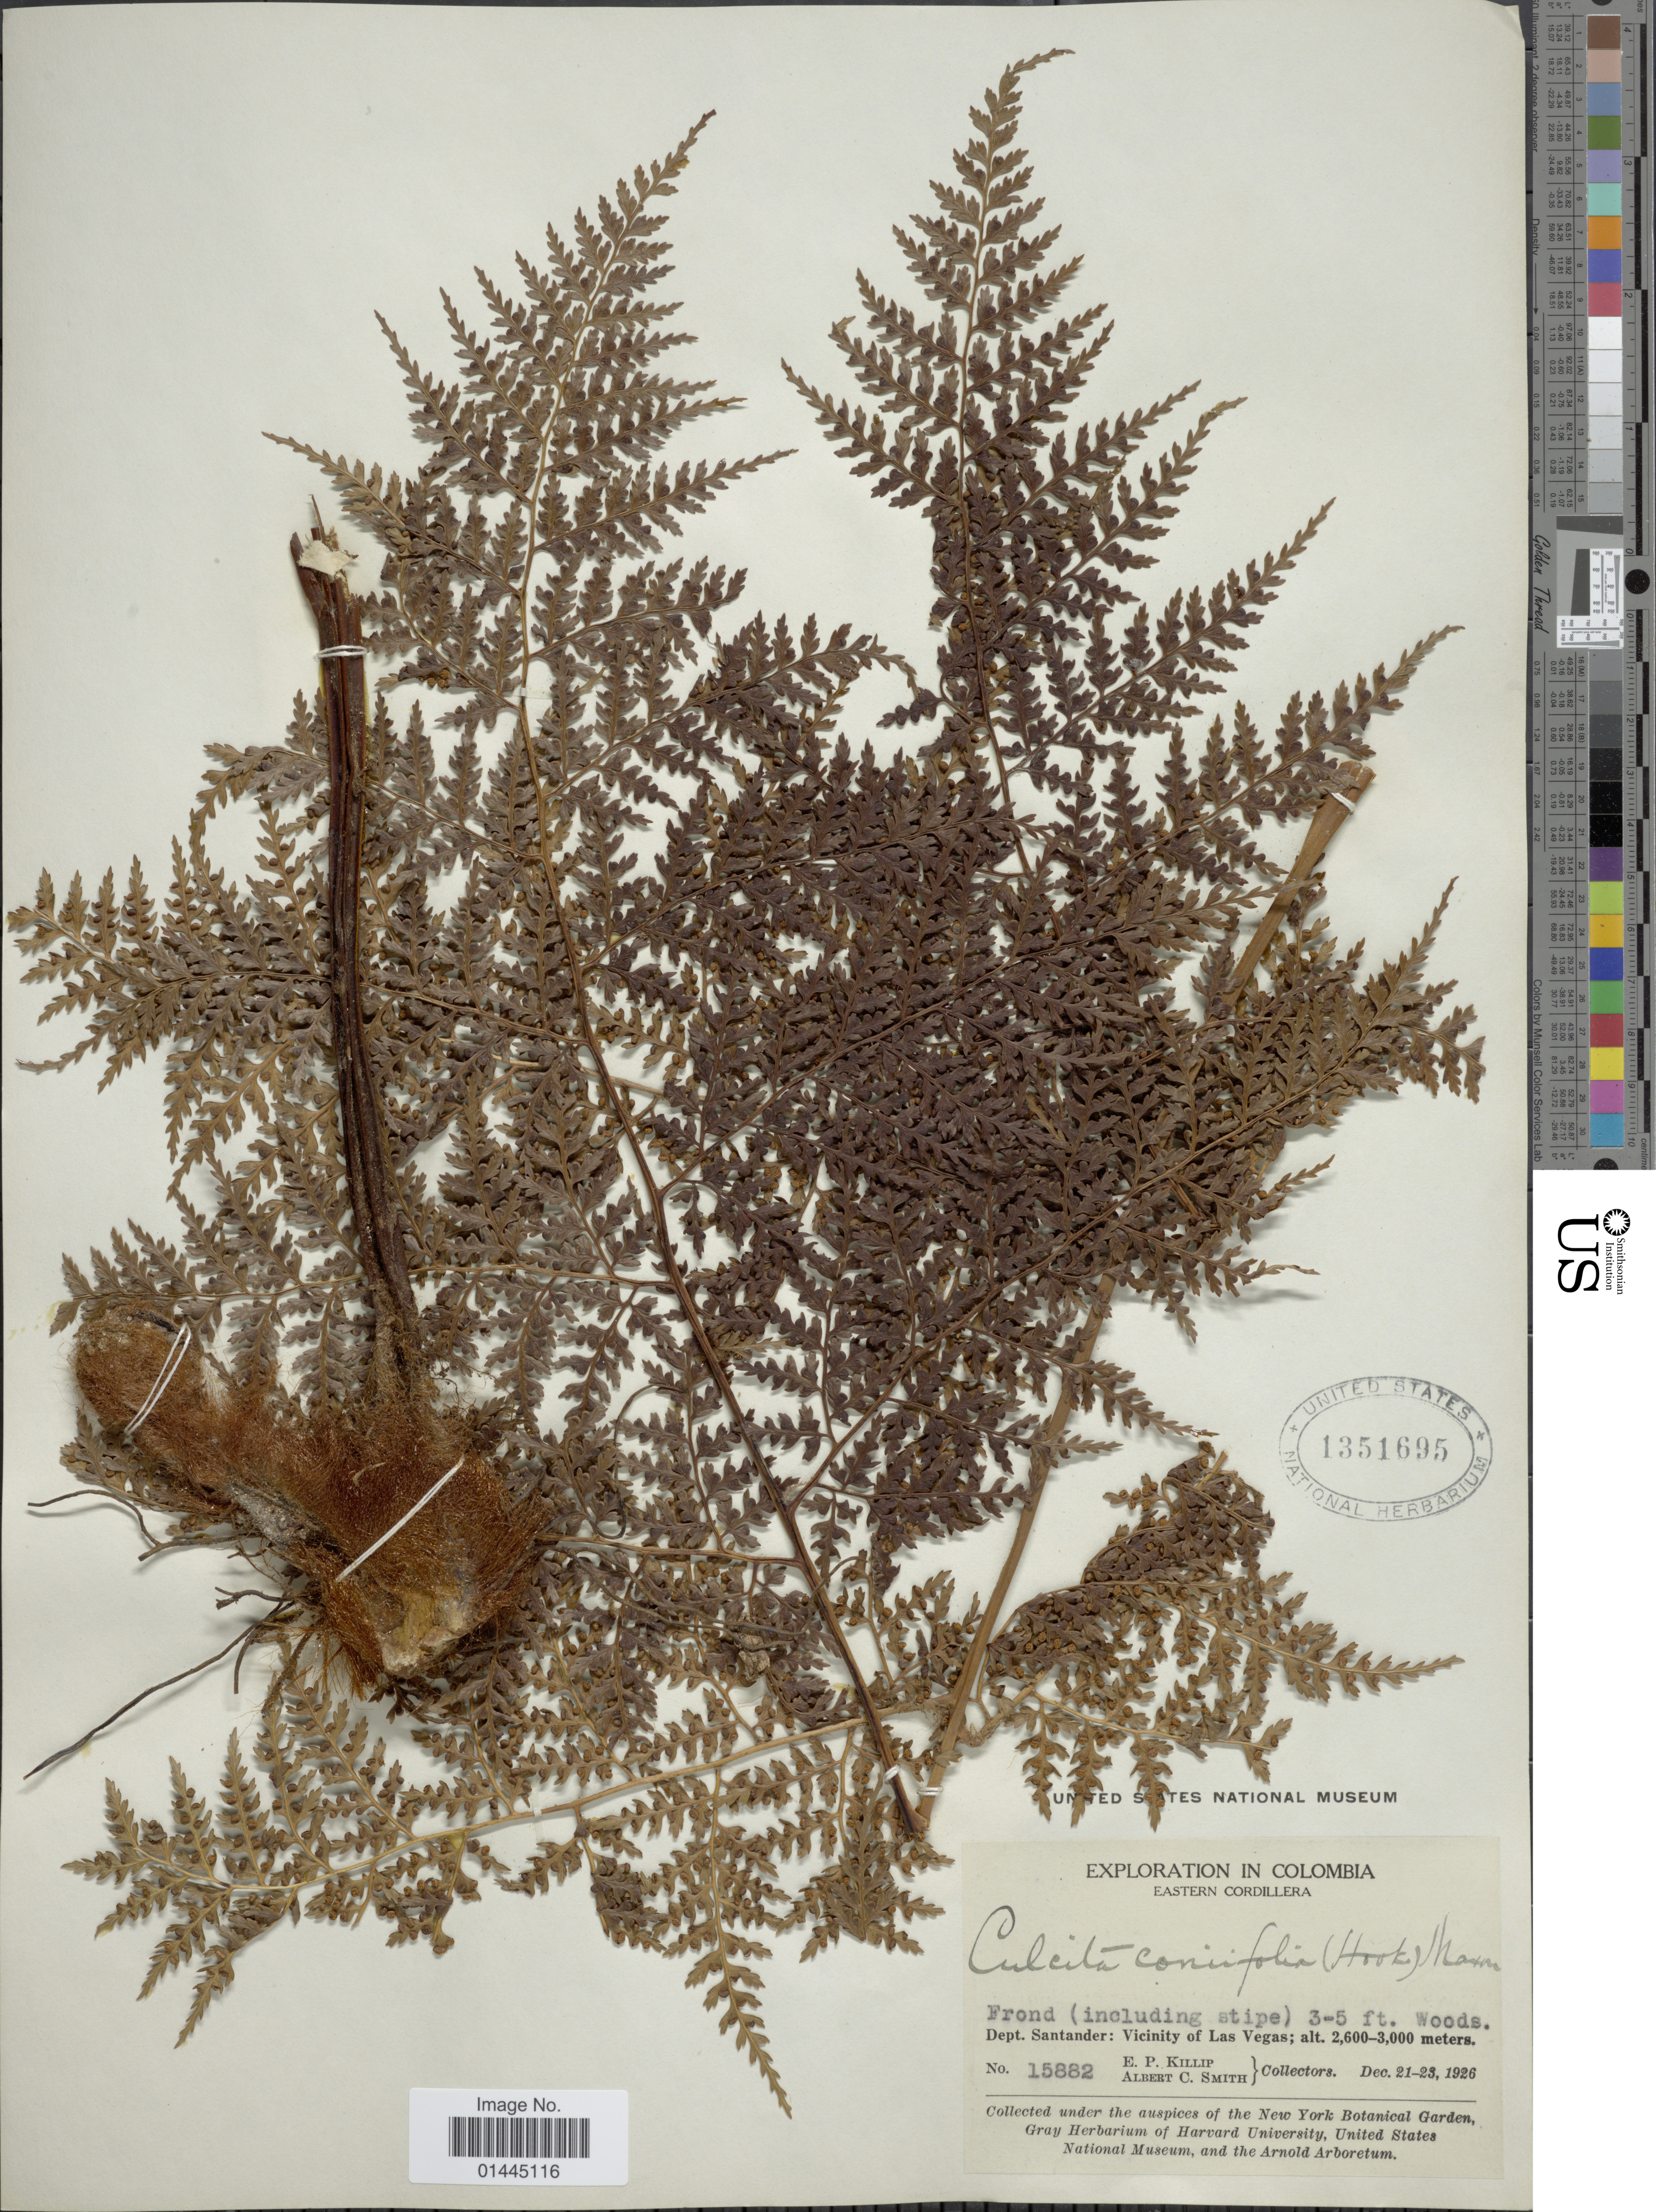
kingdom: Plantae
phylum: Tracheophyta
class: Polypodiopsida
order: Cyatheales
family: Culcitaceae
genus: Culcita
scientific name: Culcita coniifolia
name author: (Hook.) Maxon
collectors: E. P. Killip & A. C. Smith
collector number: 15882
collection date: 1926-12-21/1926-12-23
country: Colombia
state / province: Santander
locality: Eastern Cordillera, Vicinity of Las Vegas.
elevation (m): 2600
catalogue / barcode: US 1351695